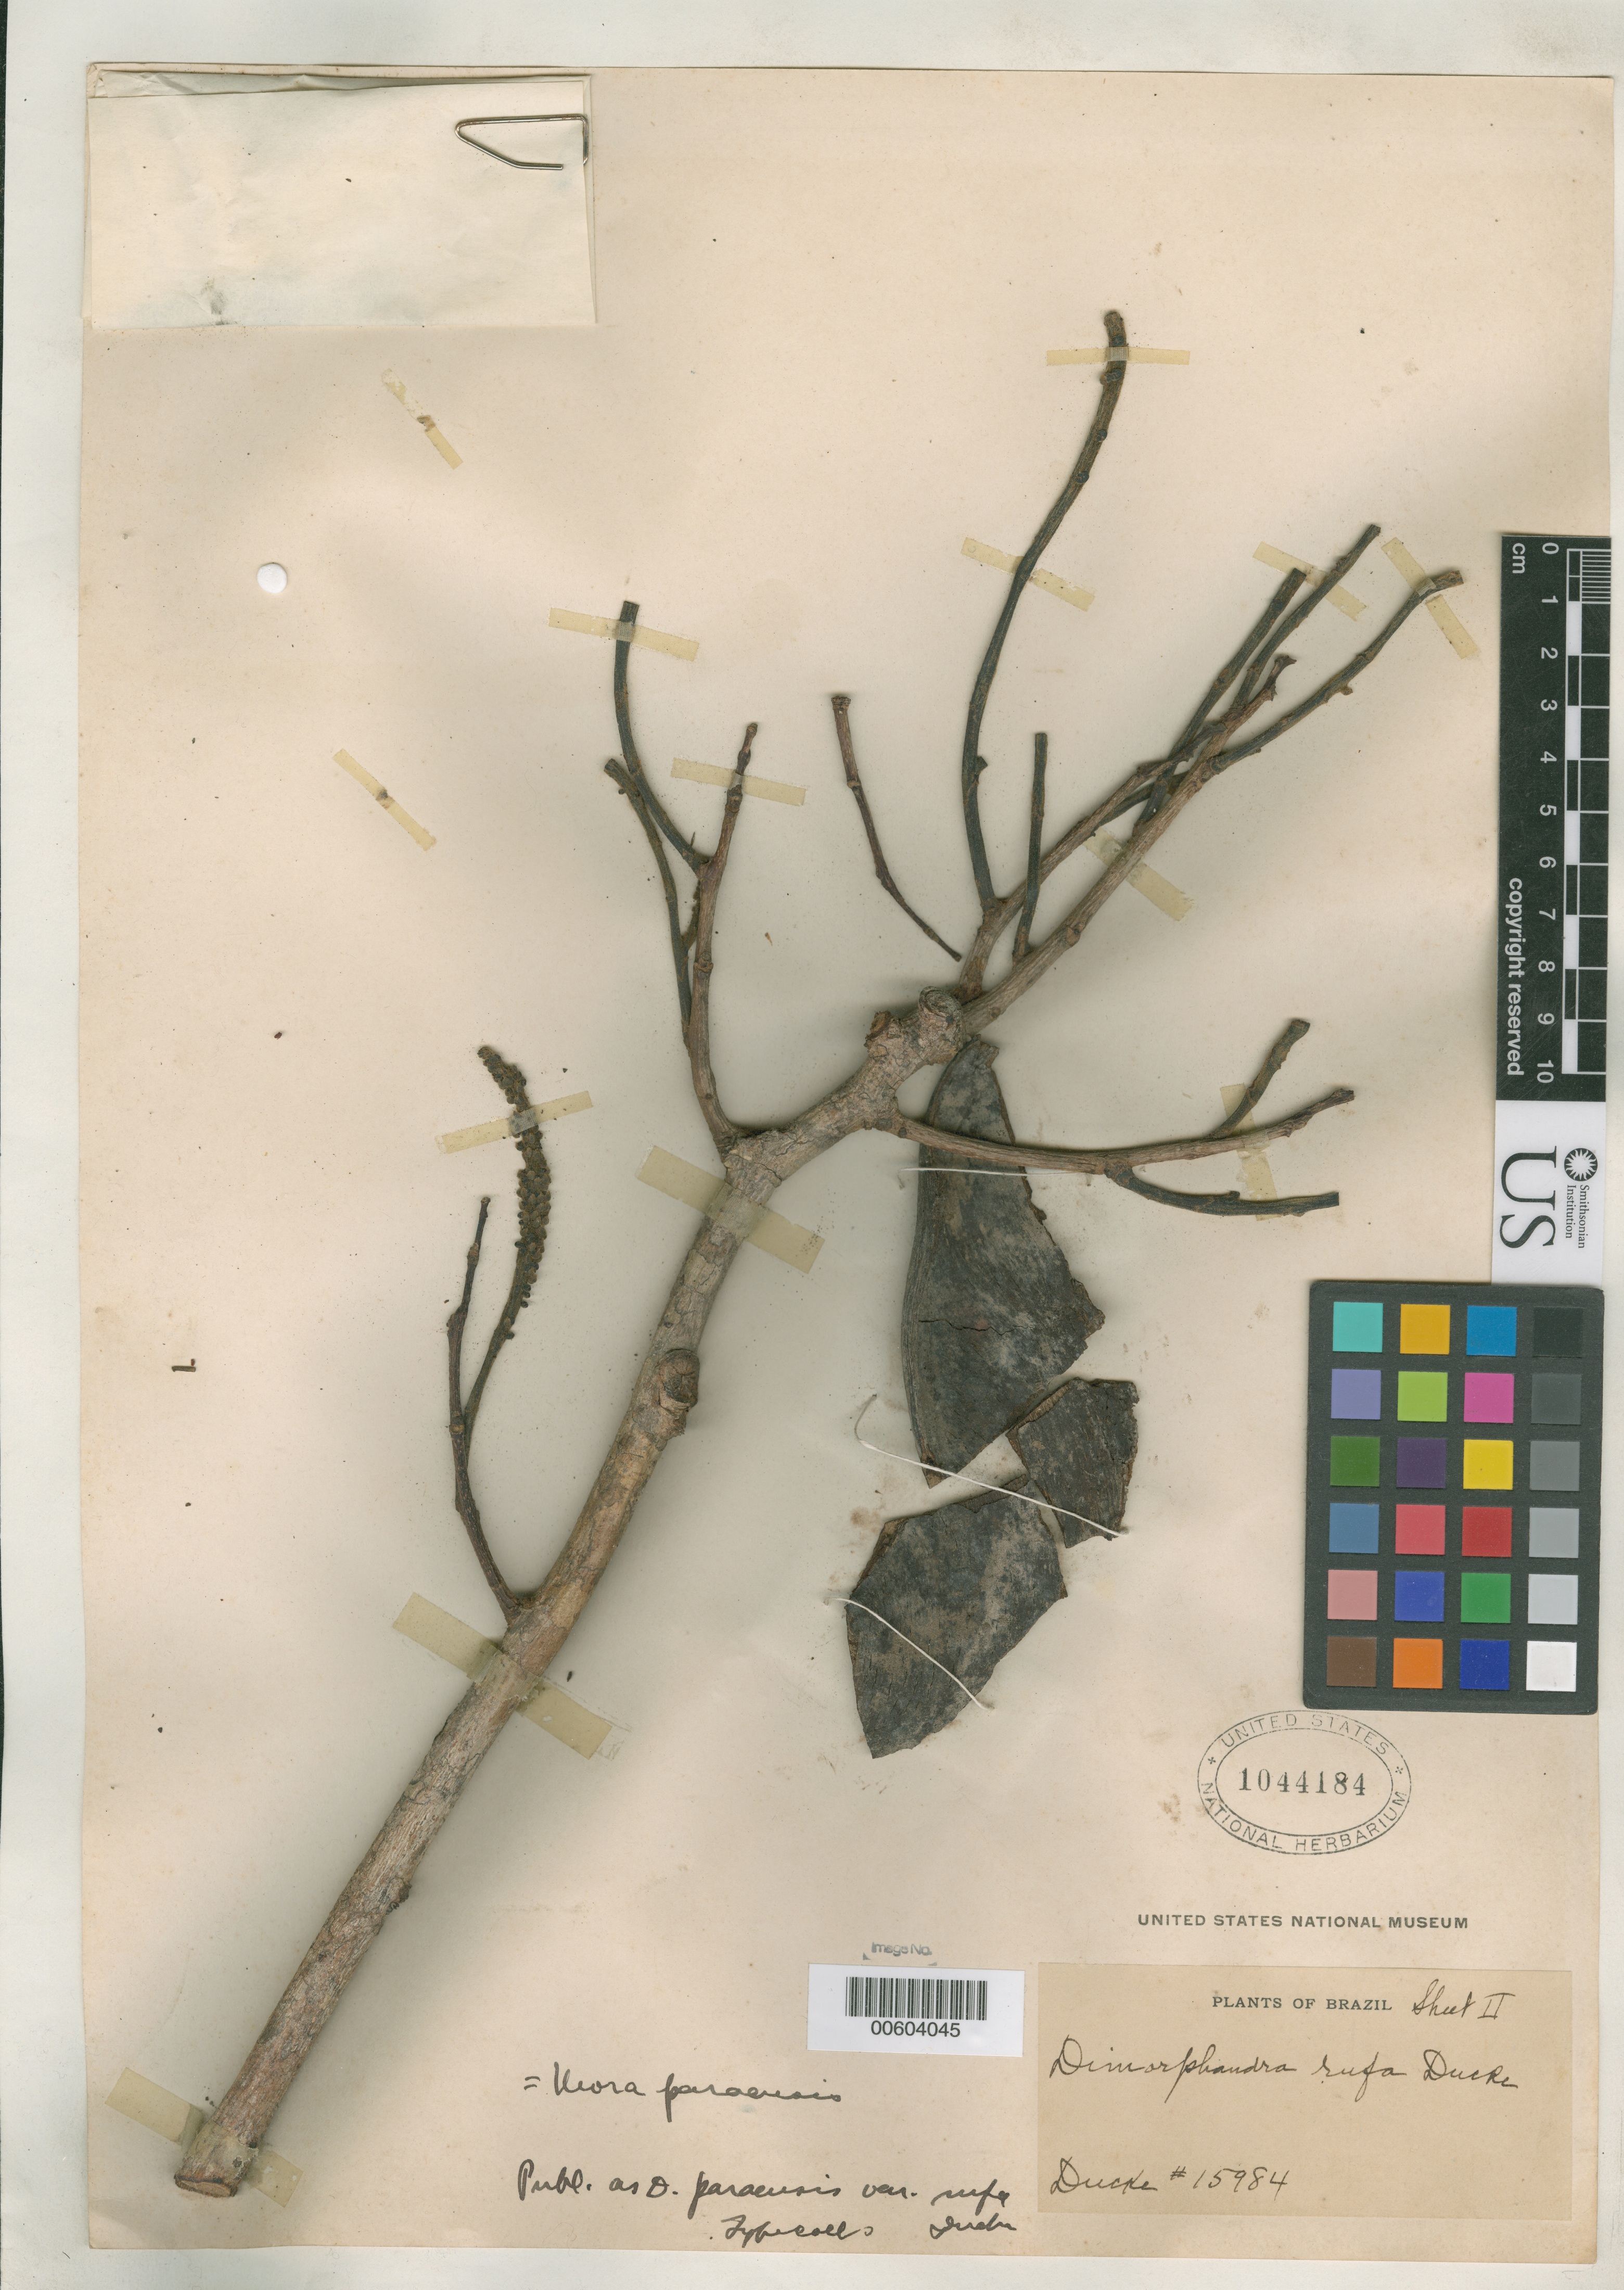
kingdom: Plantae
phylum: Tracheophyta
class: Magnoliopsida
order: Fabales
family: Fabaceae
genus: Dimorphandra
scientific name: Dimorphandra paraensis var. rufa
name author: Ducke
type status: Isotype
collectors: A. Ducke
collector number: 15984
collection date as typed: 24 Jan 1916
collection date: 1916-01-24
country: Brazil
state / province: Pará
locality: Jurupa.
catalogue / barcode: US 1044184